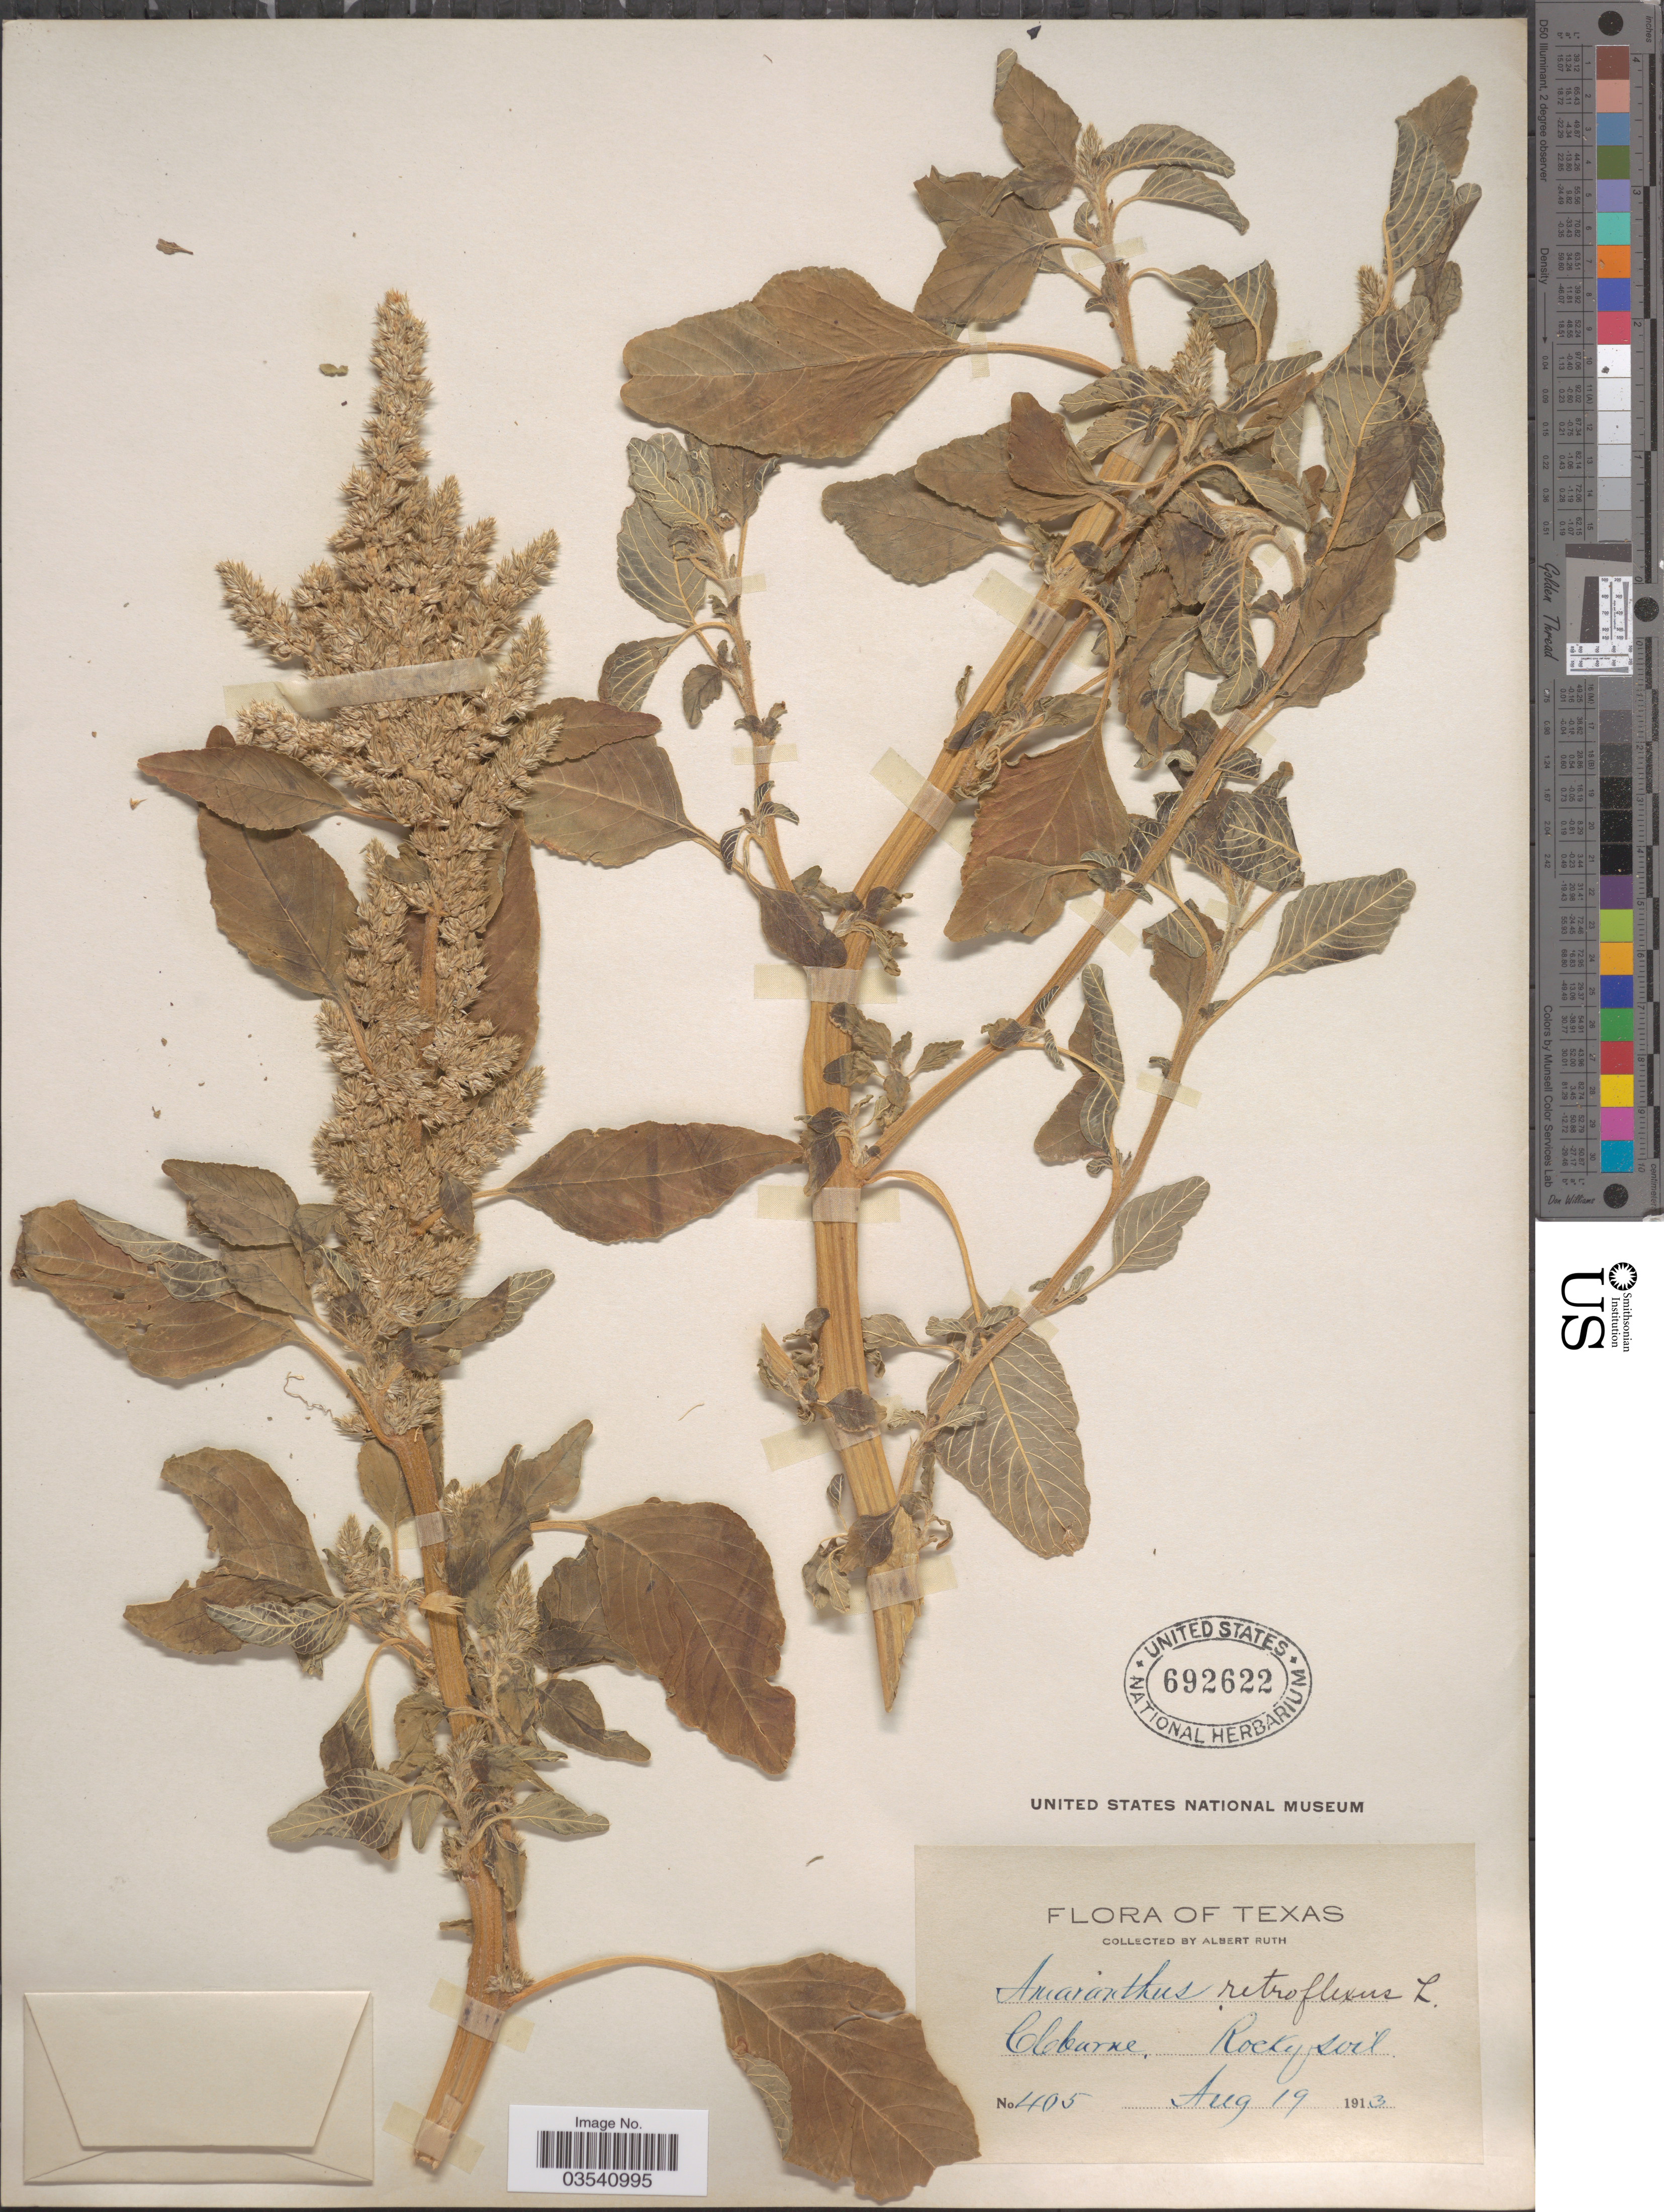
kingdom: Plantae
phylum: Tracheophyta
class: Magnoliopsida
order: Caryophyllales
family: Amaranthaceae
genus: Amaranthus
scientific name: Amaranthus retroflexus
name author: L.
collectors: A. Ruth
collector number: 405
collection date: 1913-08-19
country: United States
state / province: Texas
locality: Cleburne.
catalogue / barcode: US 692622